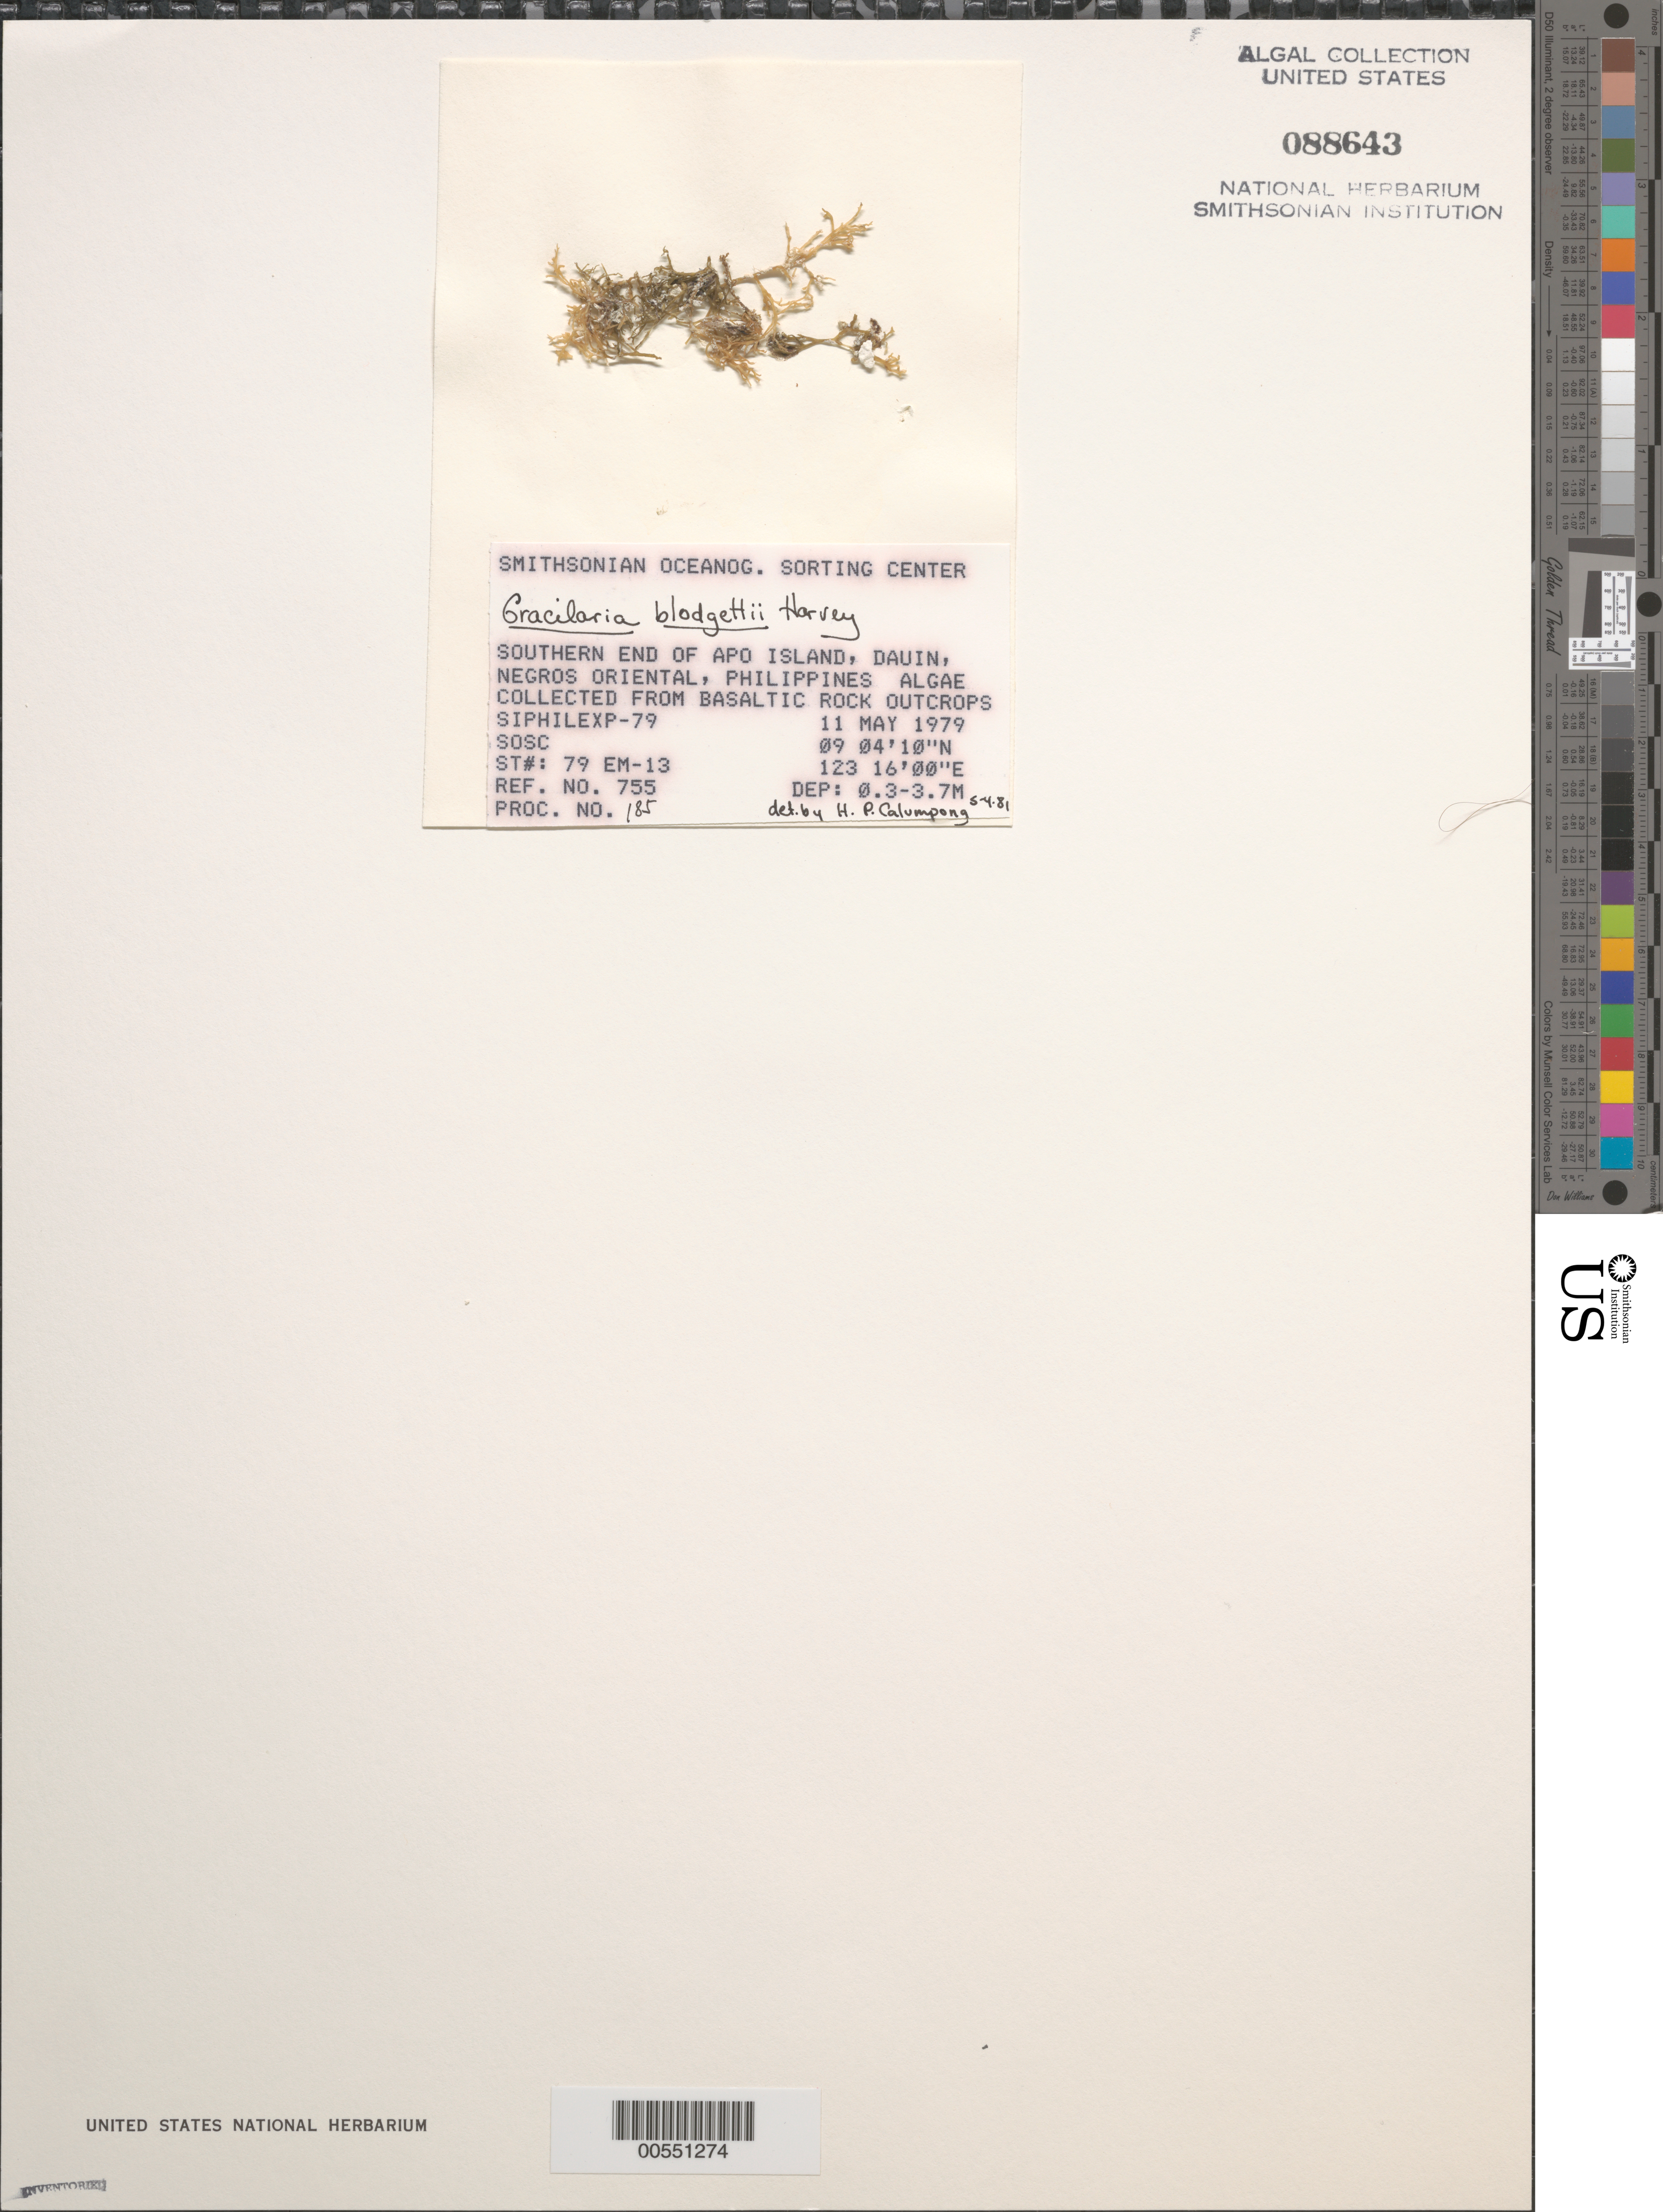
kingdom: Plantae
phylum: Rhodophyta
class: Florideophyceae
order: Gracilariales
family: Gracilariaceae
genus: Gracilaria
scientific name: Gracilaria blodgettii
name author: Harv.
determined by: Calumpong, H. P.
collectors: SOSC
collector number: Station 79 Em-13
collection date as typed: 11 May 1979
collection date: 1979-05-11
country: Philippines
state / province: Central Visayas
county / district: Negros Oriental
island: Negros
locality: Apo Island, Dauin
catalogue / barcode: US 88643